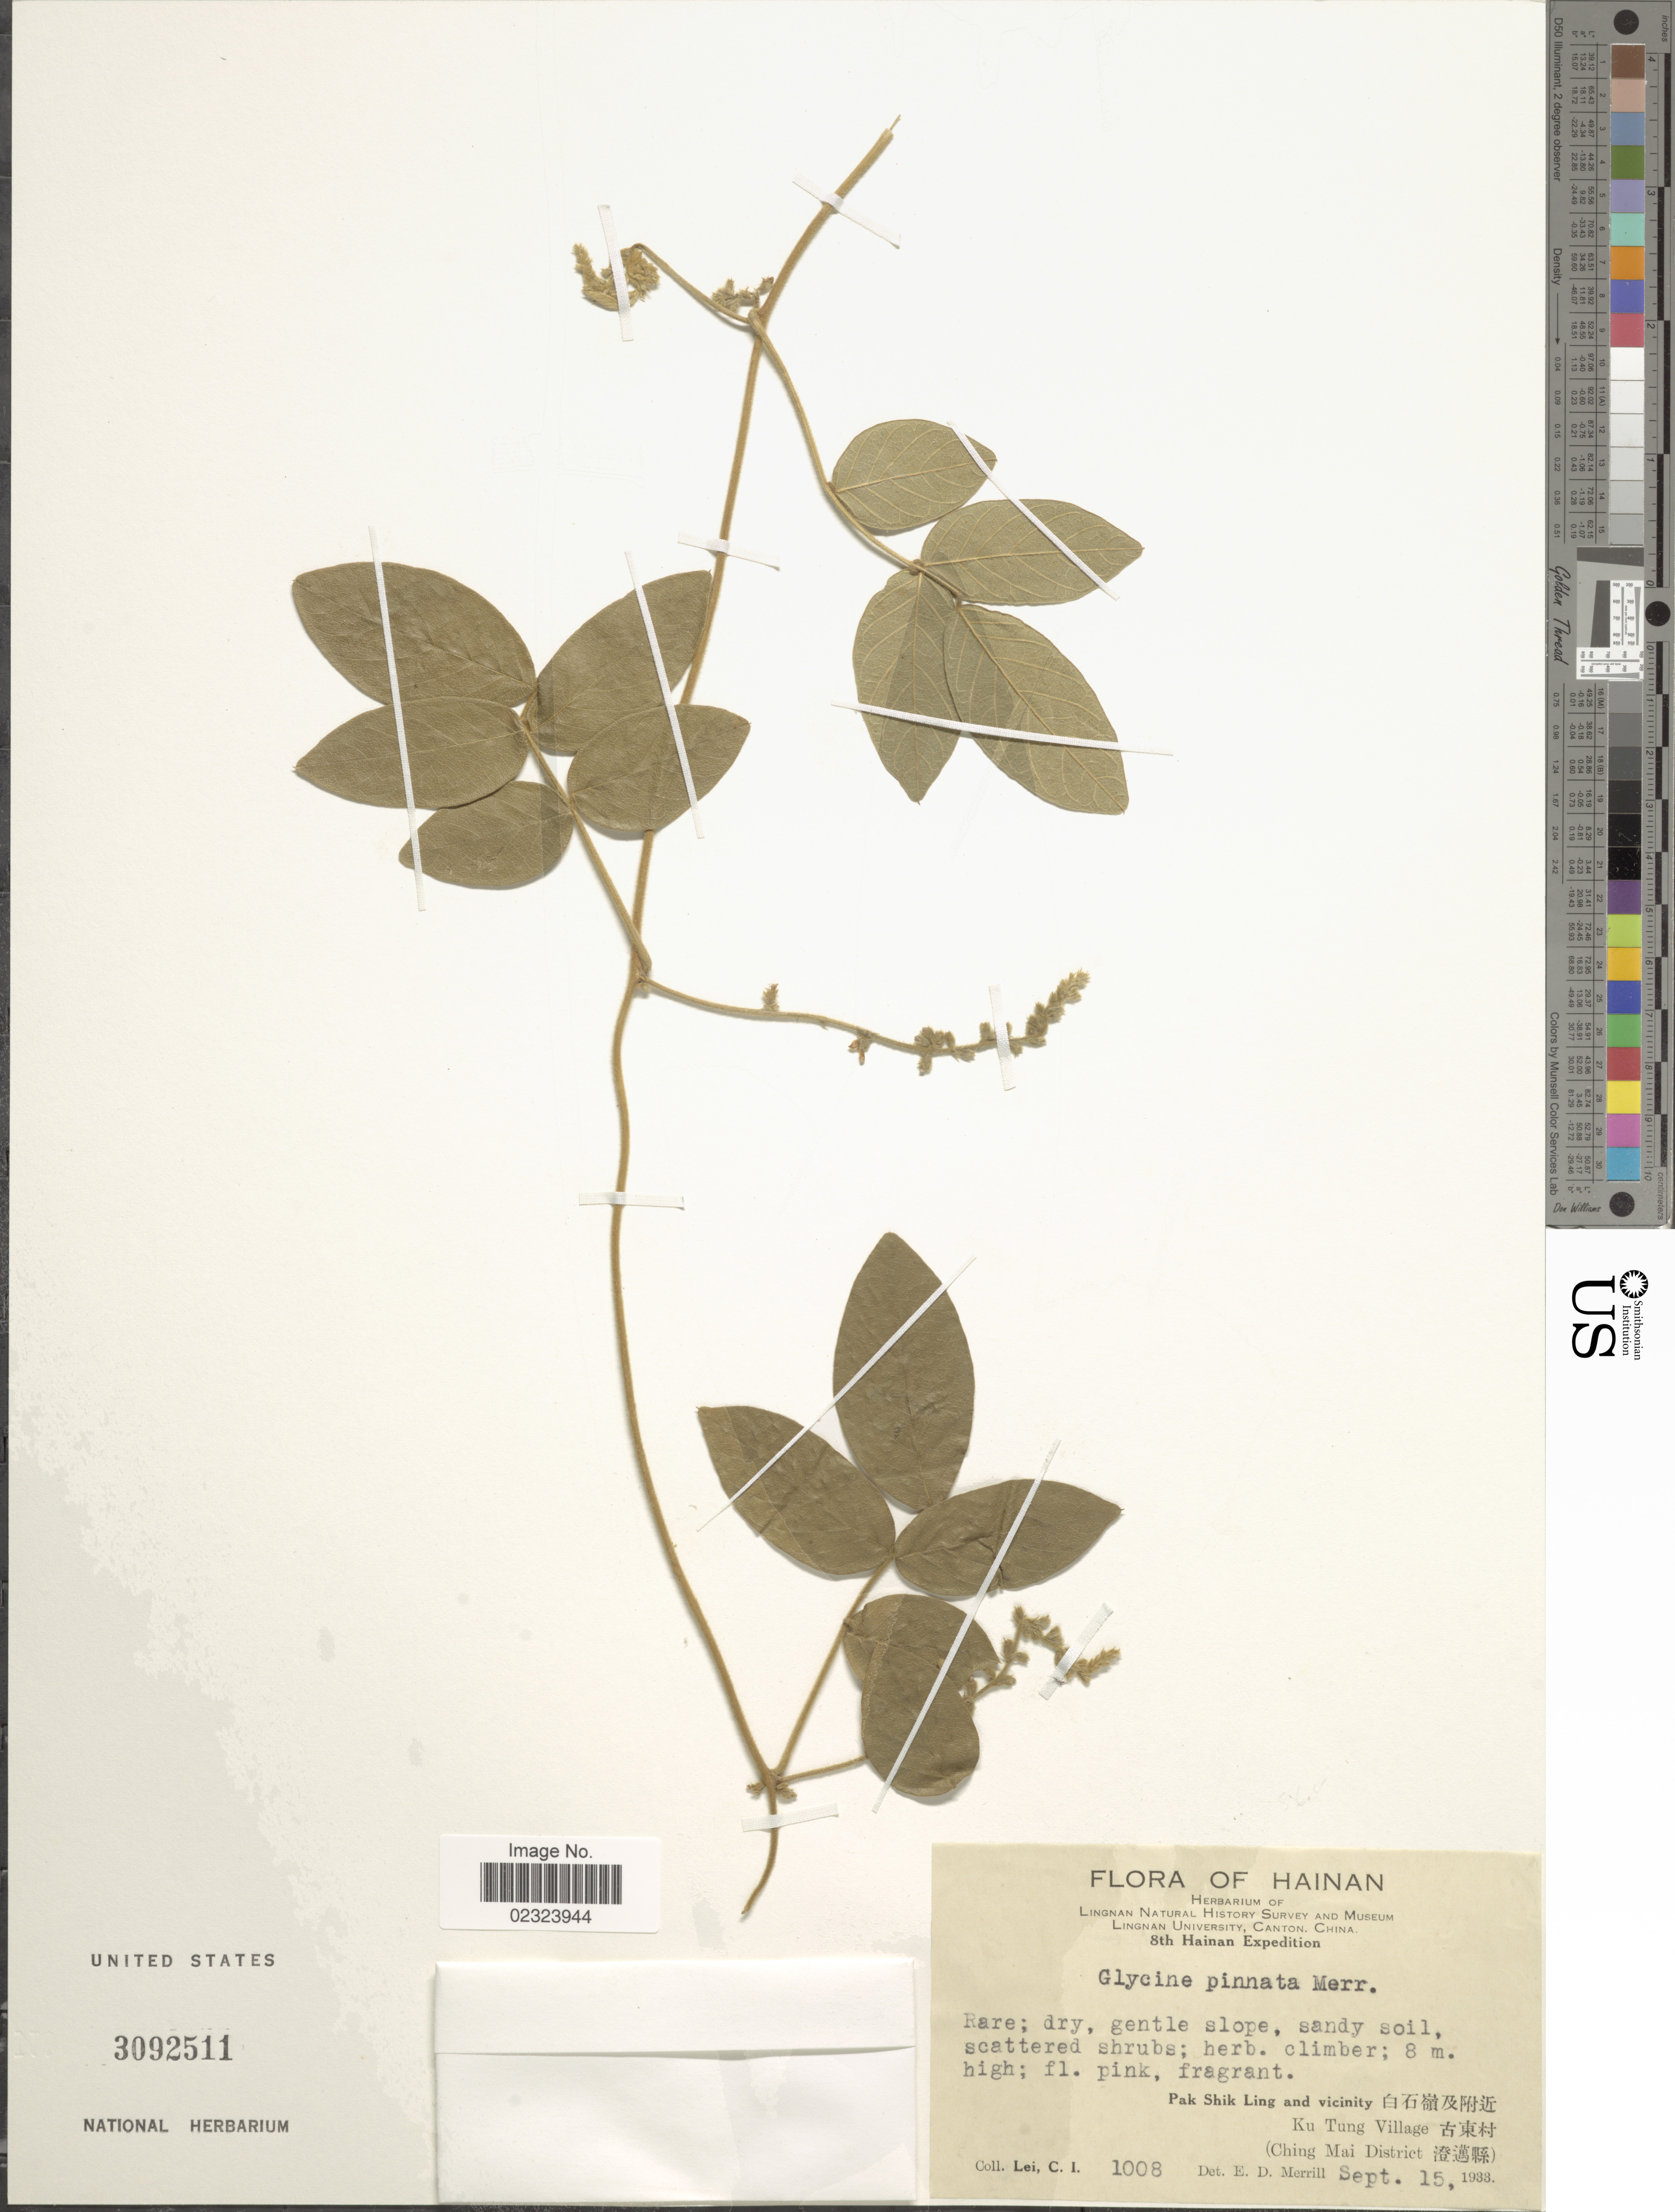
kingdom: Plantae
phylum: Tracheophyta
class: Magnoliopsida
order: Fabales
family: Fabaceae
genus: Cruddasia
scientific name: Cruddasia pinnata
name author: (Merr.) Niyomdham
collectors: C. I. Lei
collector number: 1008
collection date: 1933-09-15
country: China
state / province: Hainan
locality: Pak Shik Ling and vicinity. Ku Tung Village (Ching Mai District)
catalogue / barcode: US 3092511